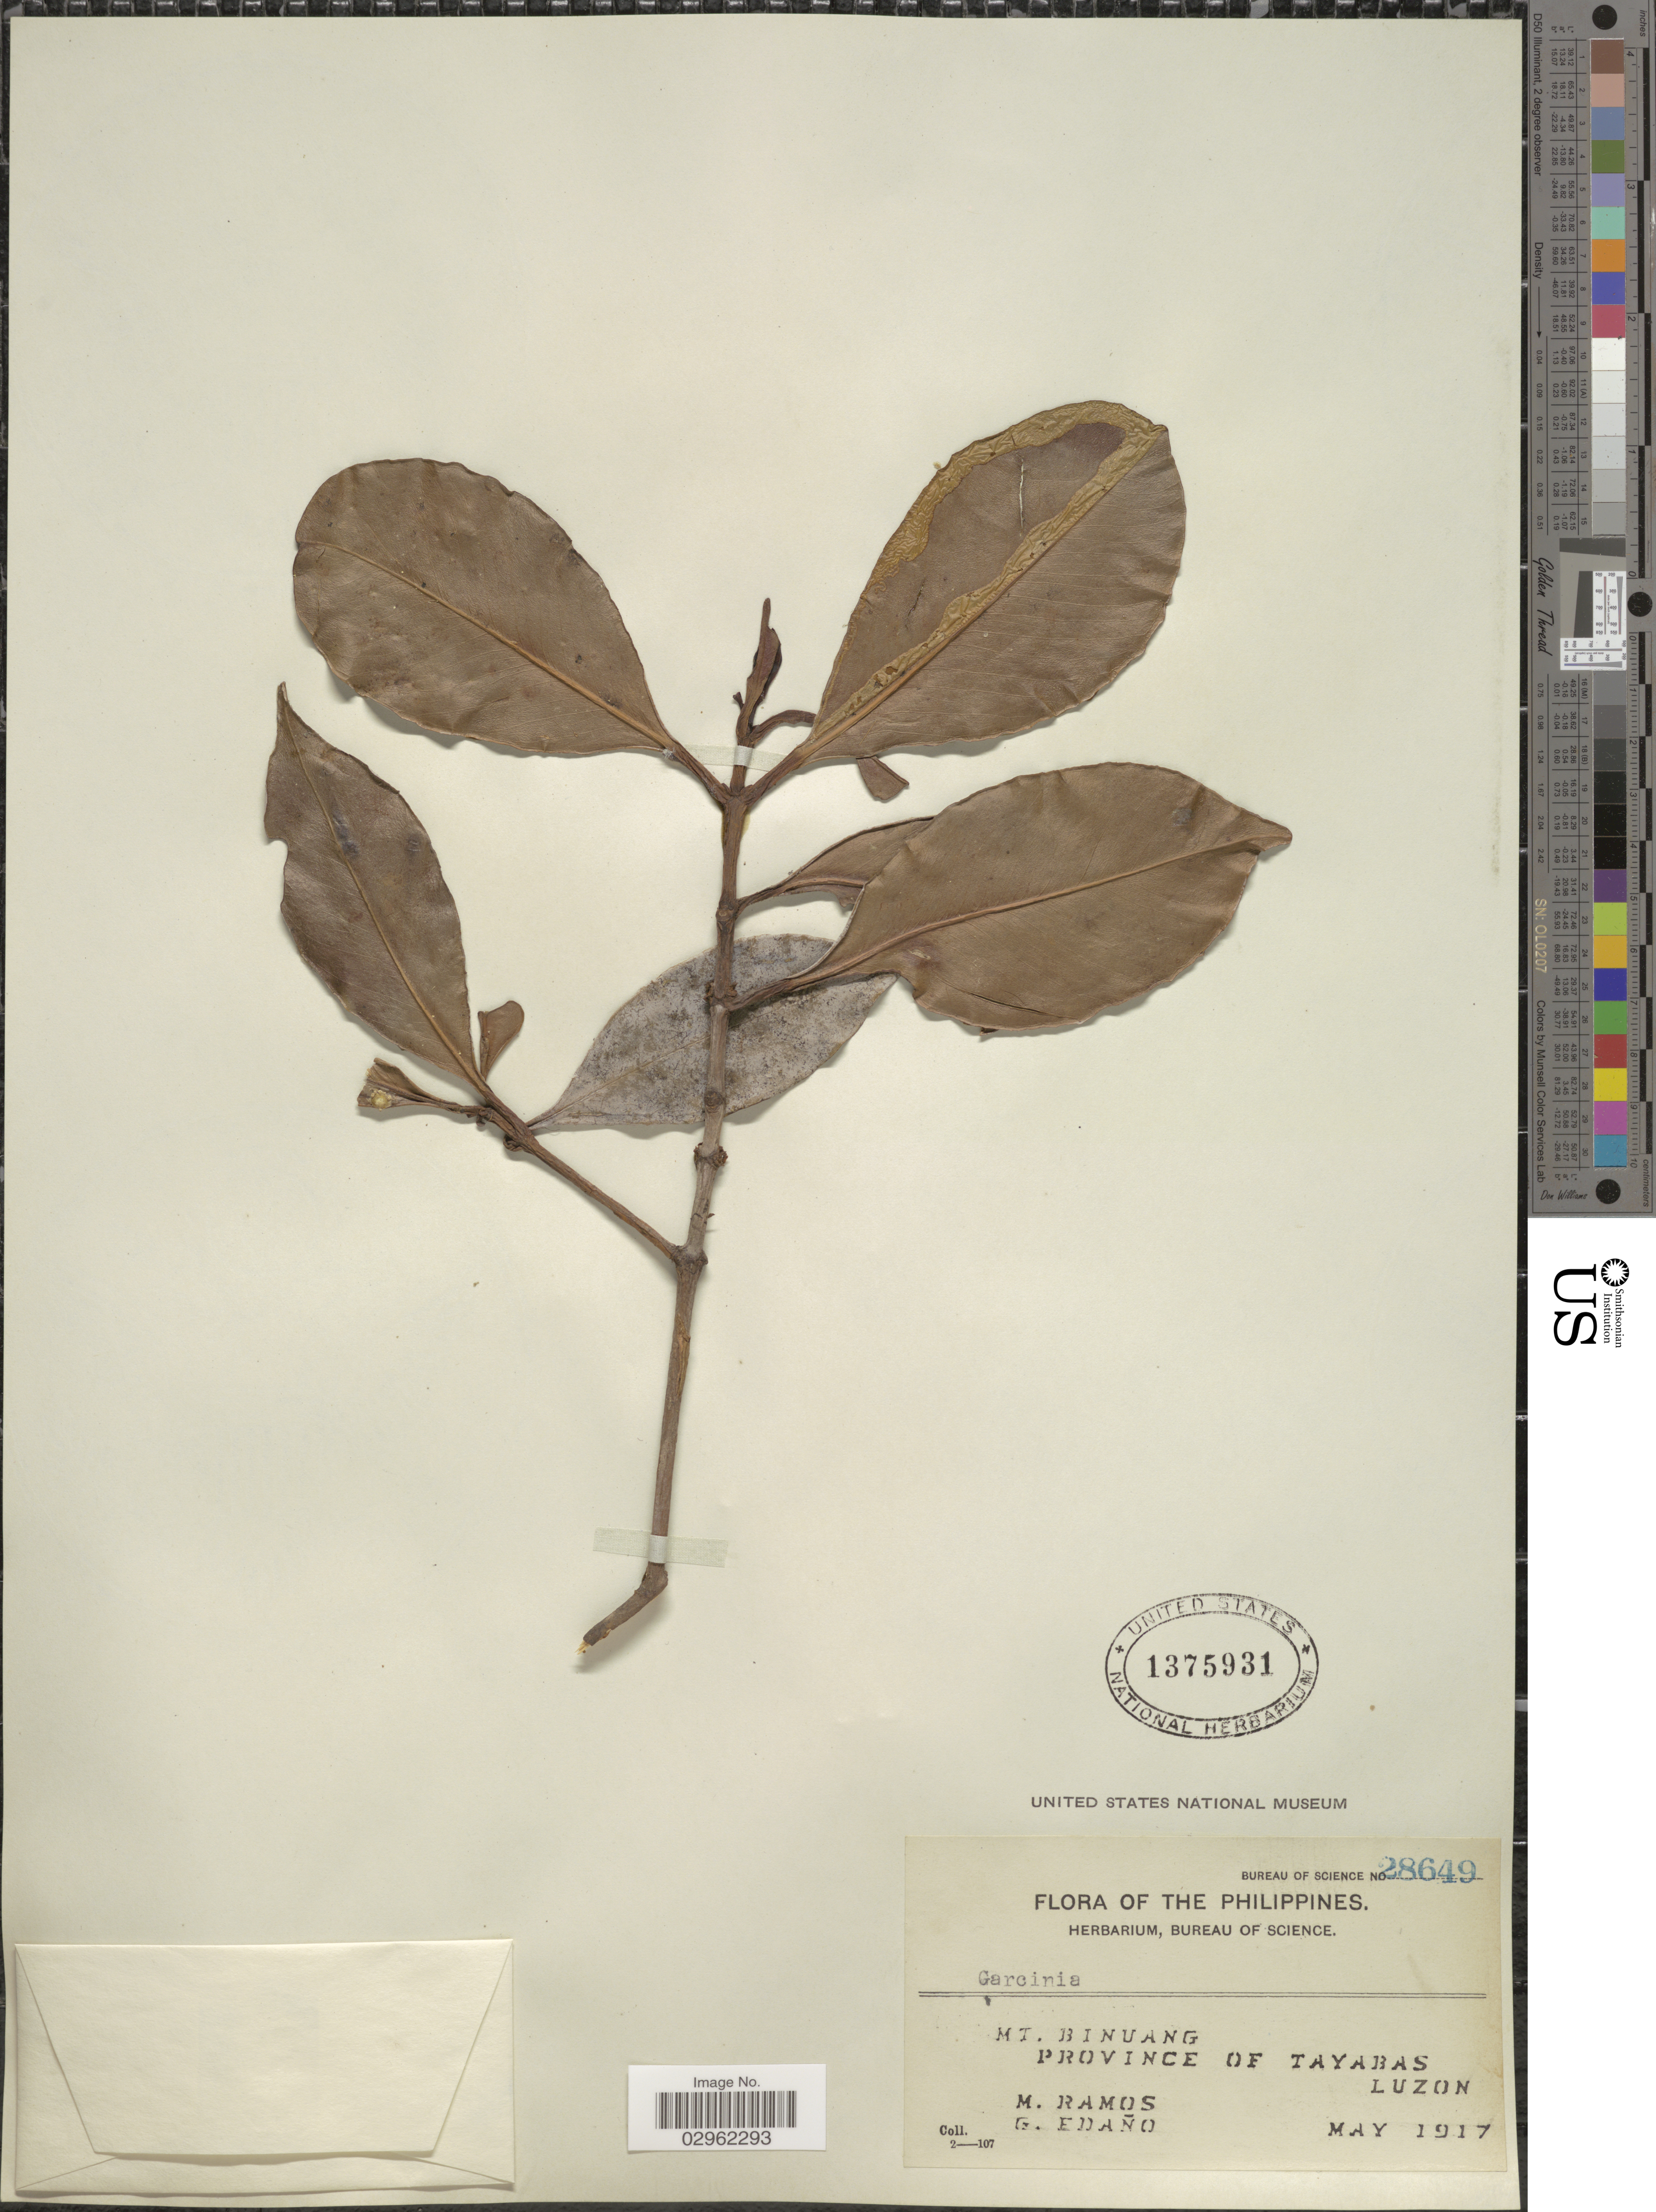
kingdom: Plantae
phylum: Tracheophyta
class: Magnoliopsida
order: Malpighiales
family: Clusiaceae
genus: Garcinia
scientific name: Garcinia sp.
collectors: M. Ramos & G. Edaño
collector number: Bureau of Science 28649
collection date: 1917-05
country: Philippines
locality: Mt. Binuang, Province of Tayabas, Luzon.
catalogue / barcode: US 1375931